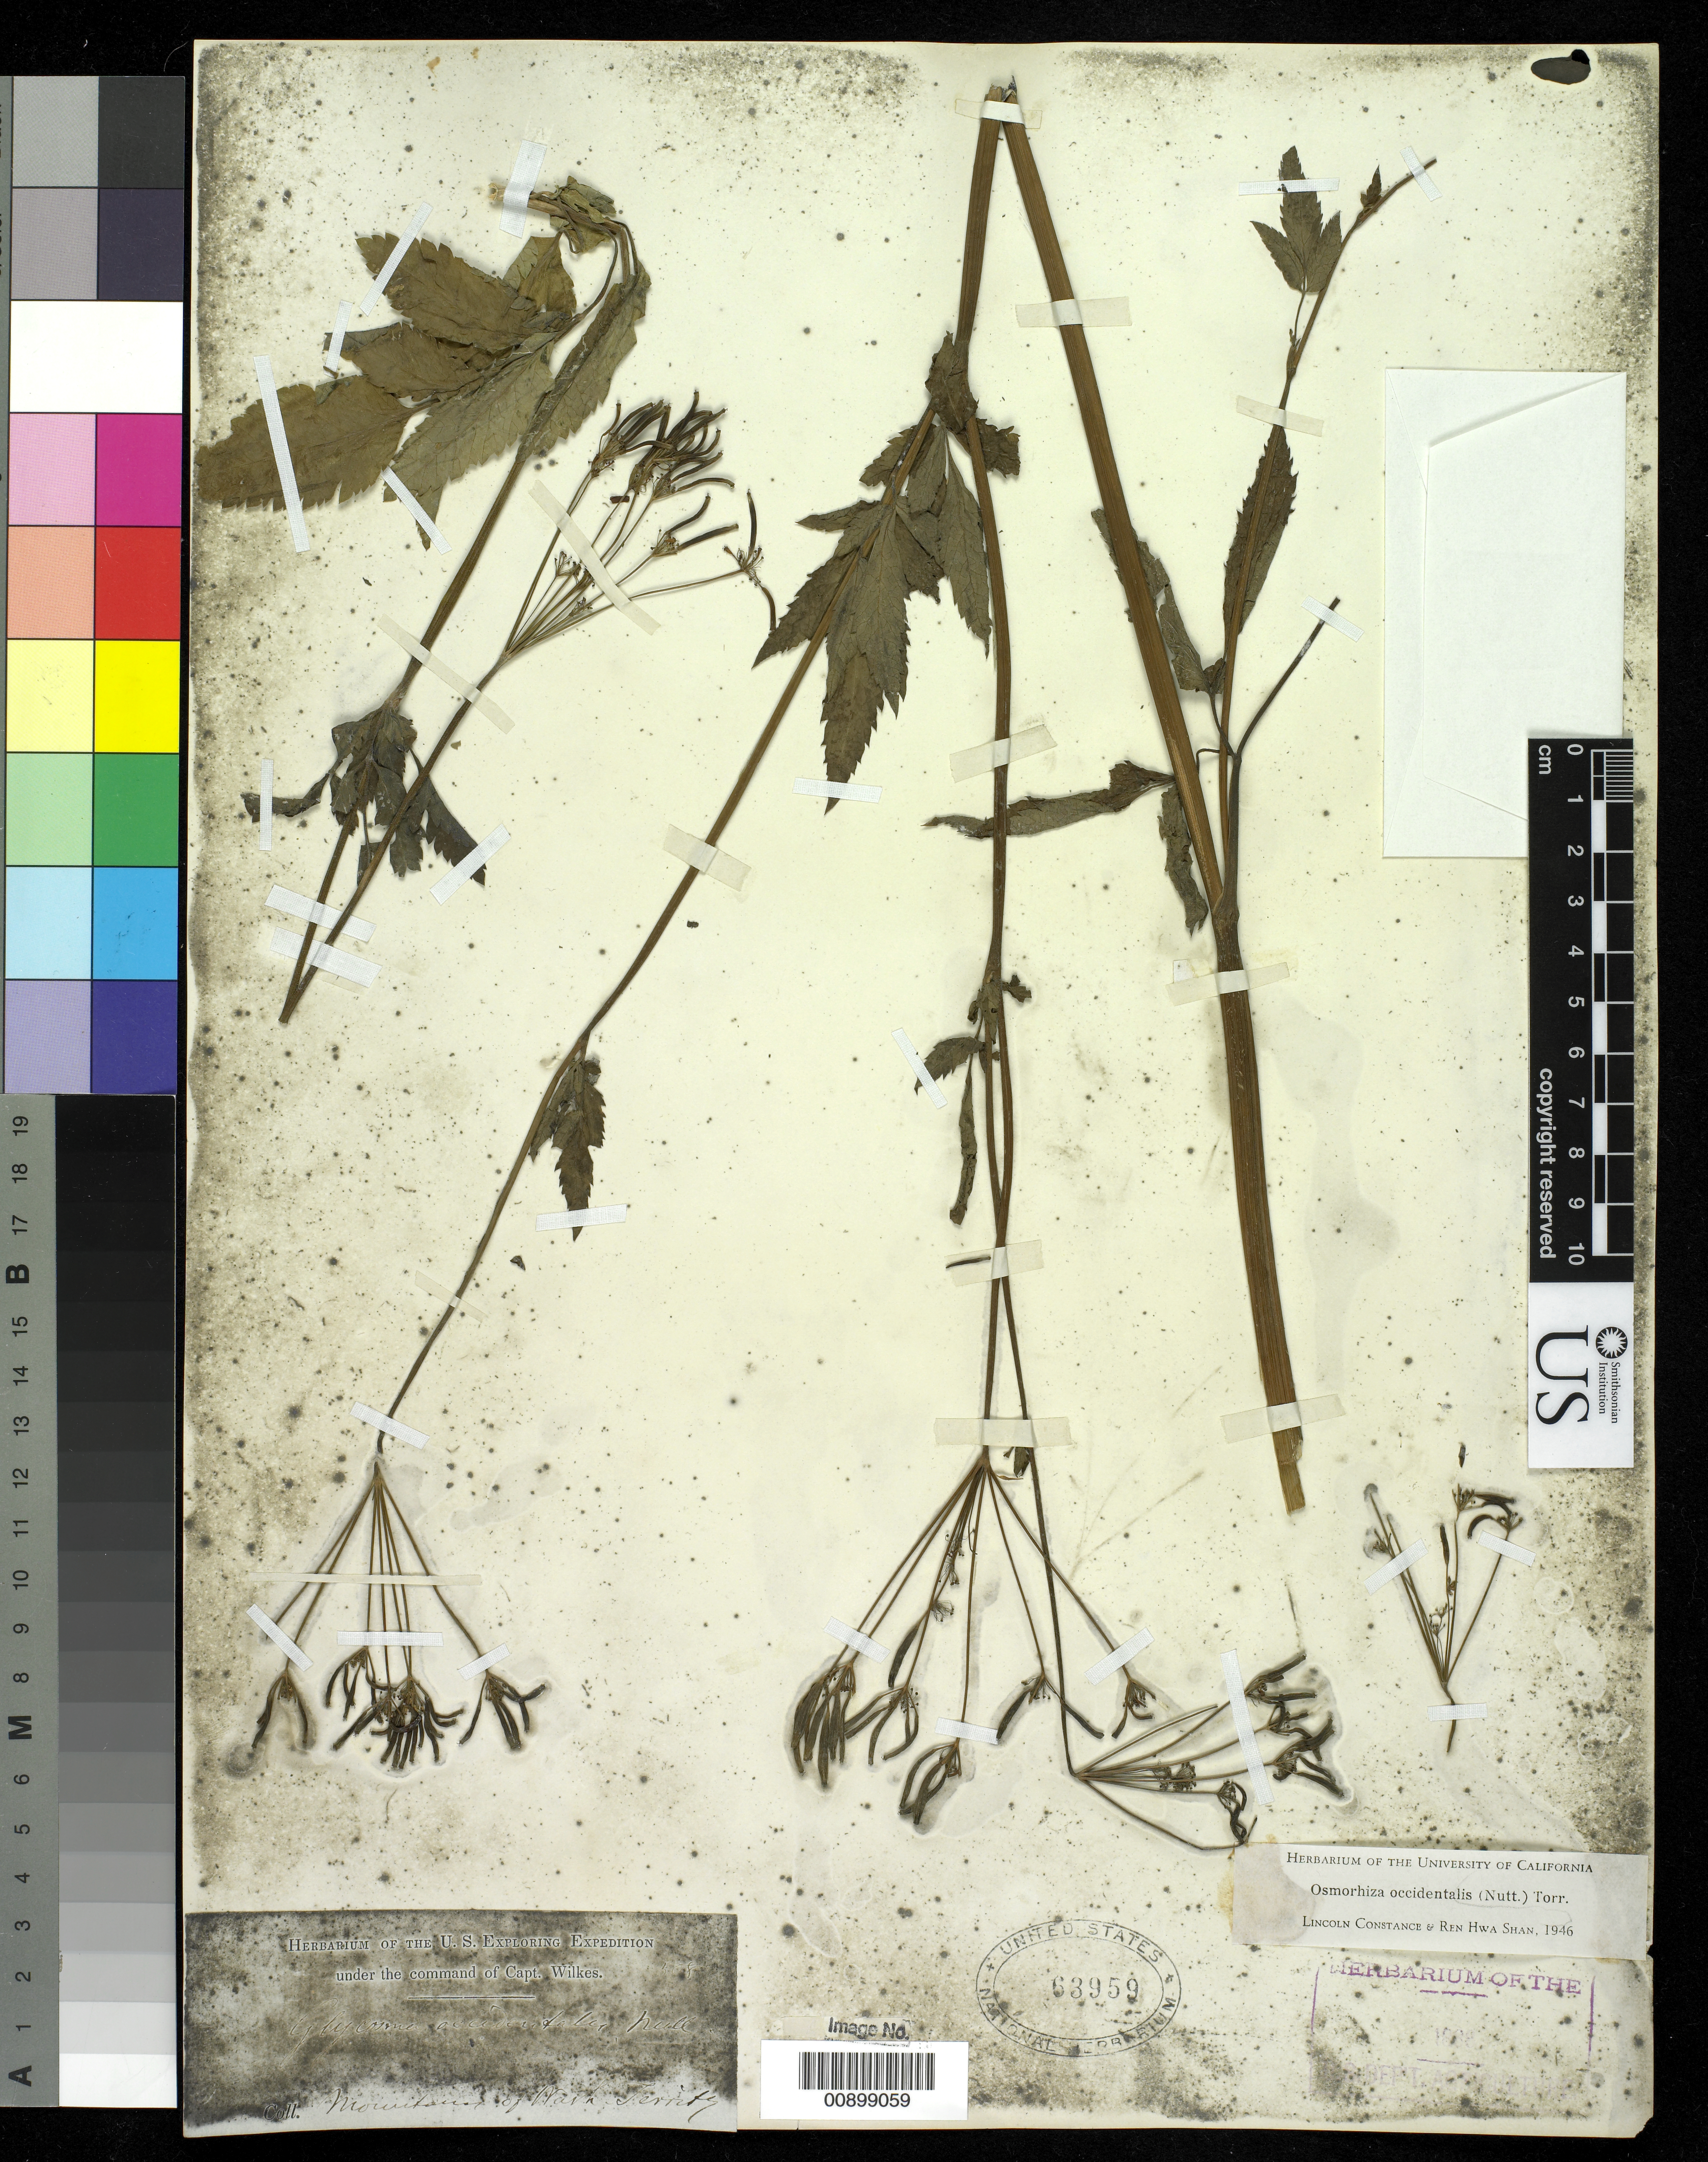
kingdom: Plantae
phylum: Tracheophyta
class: Magnoliopsida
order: Apiales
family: Apiaceae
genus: Osmorhiza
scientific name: Osmorhiza occidentalis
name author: (Nutt.) Torr.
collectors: Wilkes Explor. Exped.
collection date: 1838/1842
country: United States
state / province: Washington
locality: Mountains of Washington Territory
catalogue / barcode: US 63959